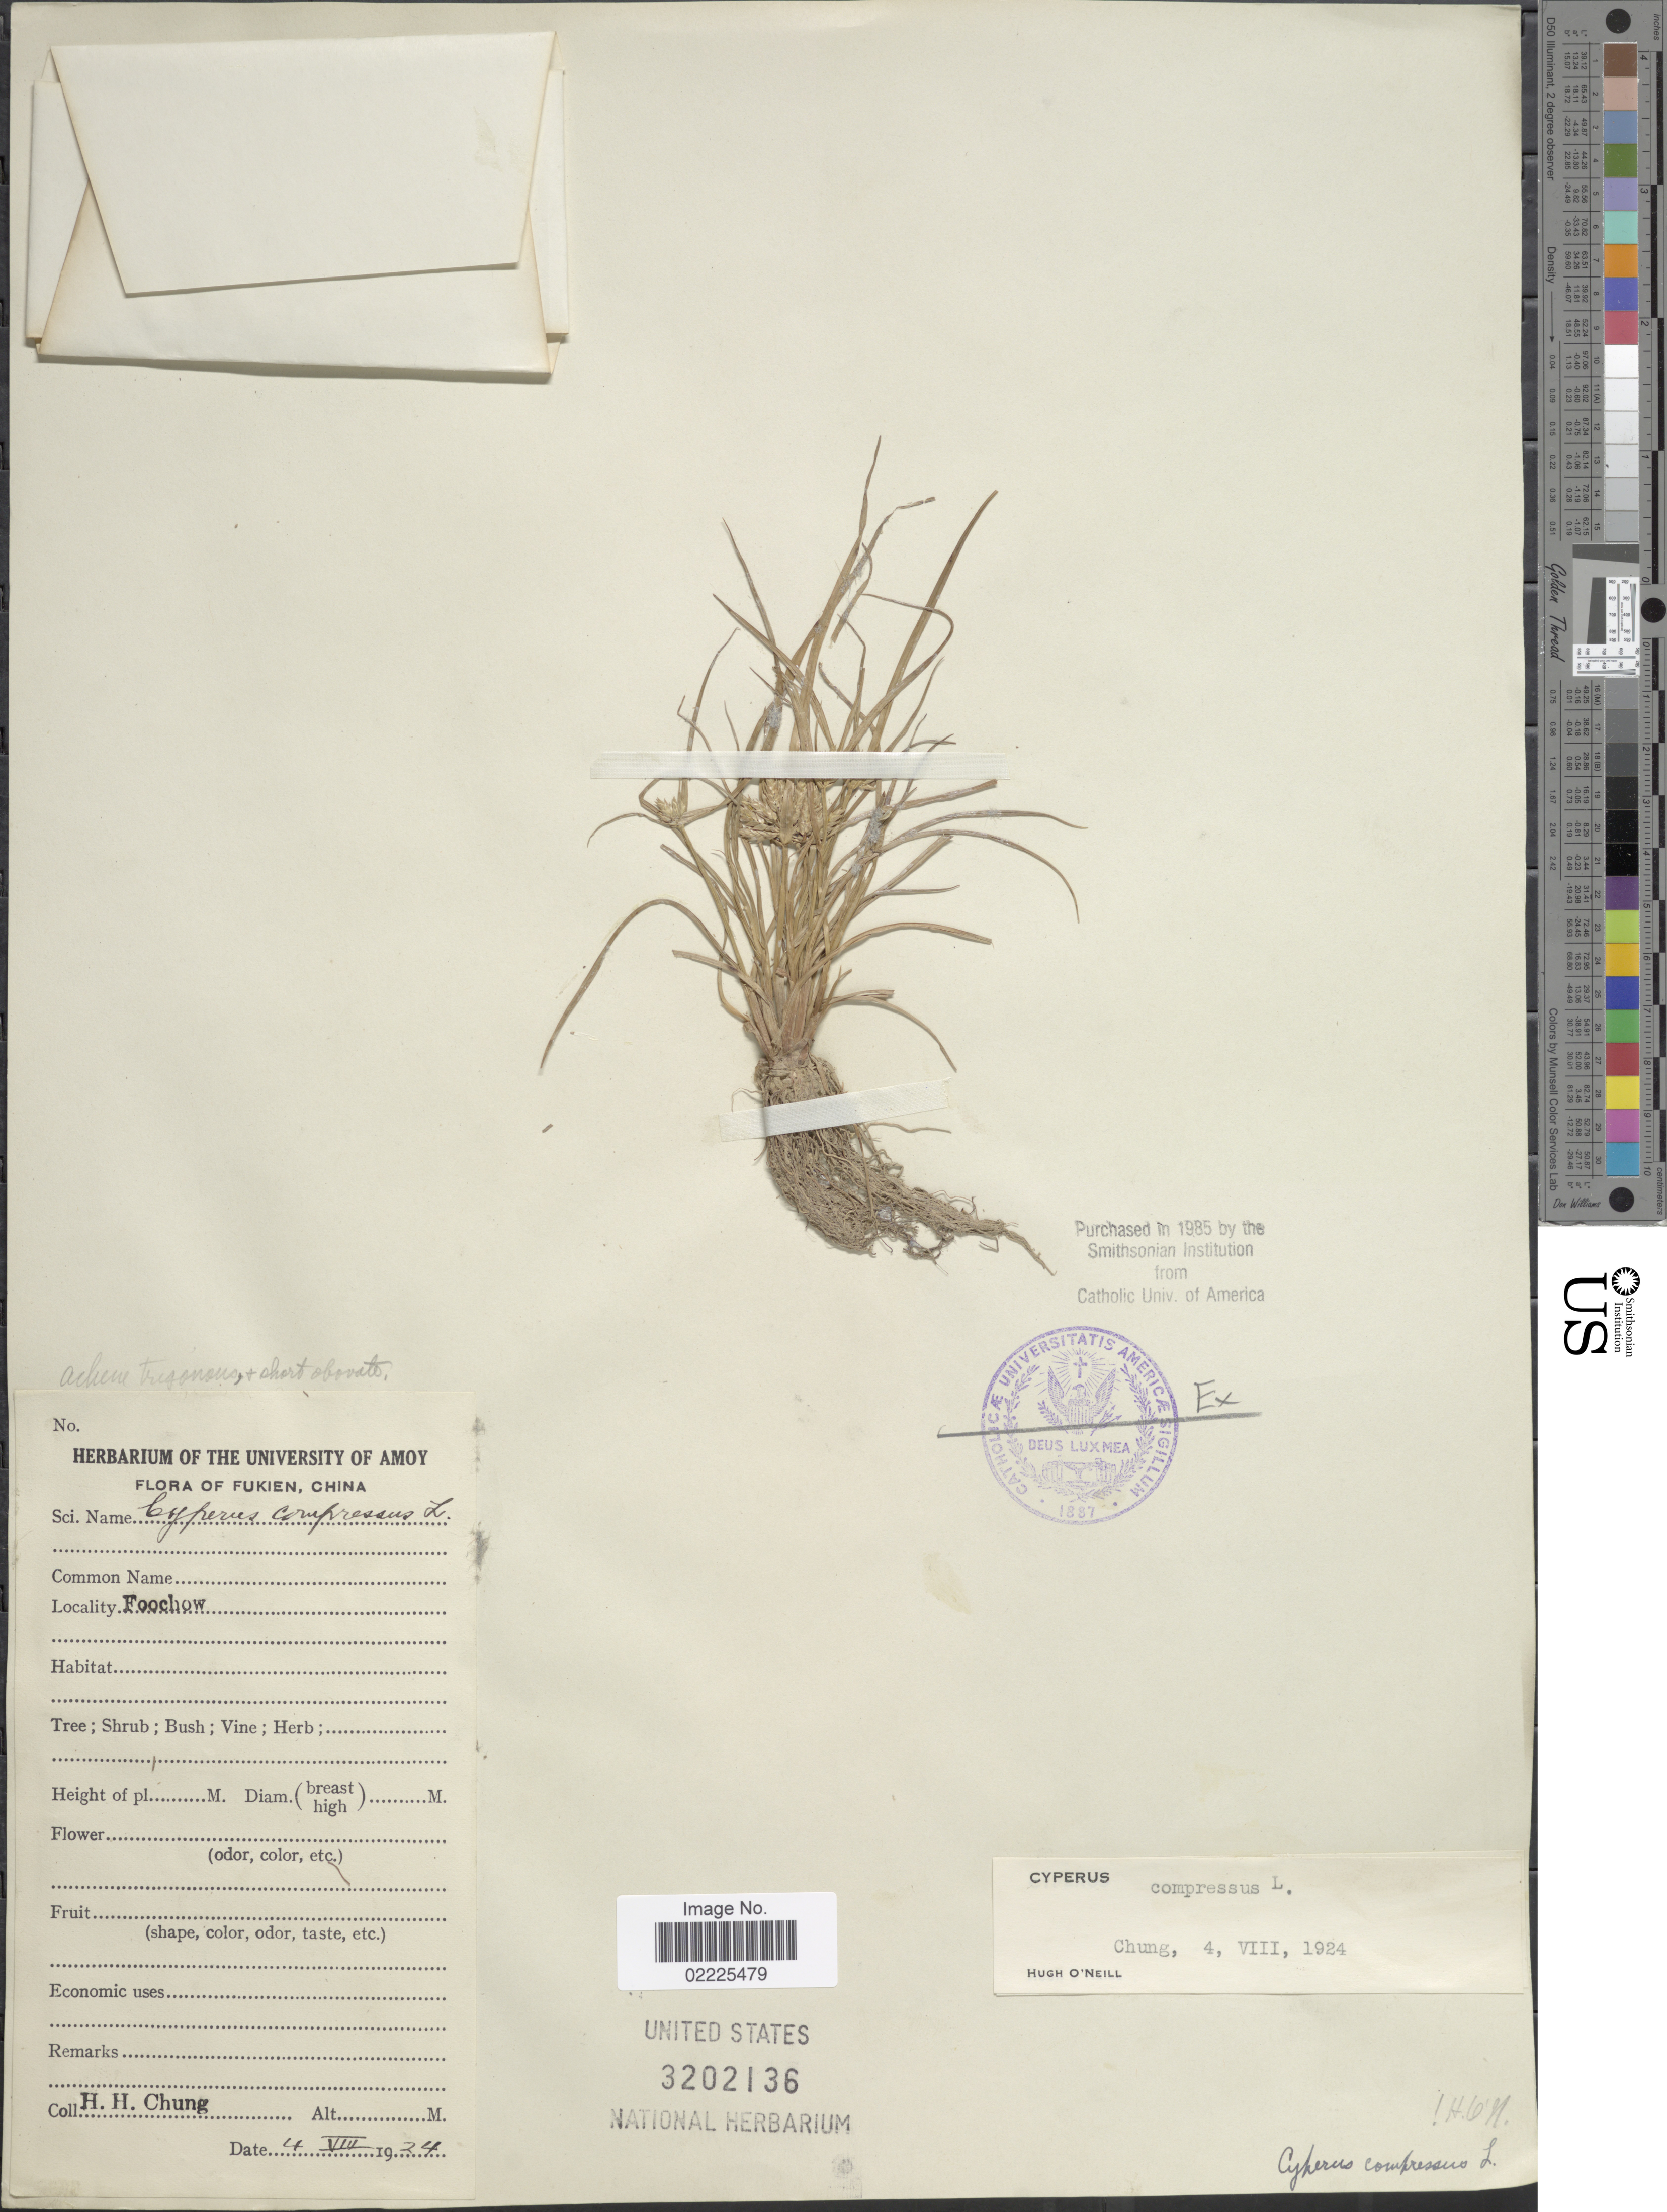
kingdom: Plantae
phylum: Tracheophyta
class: Liliopsida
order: Poales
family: Cyperaceae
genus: Cyperus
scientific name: Cyperus compressus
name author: L.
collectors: H. Chung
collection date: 1924-08-04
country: China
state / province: Fujian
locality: Fukien, Foochow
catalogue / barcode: US 3202136